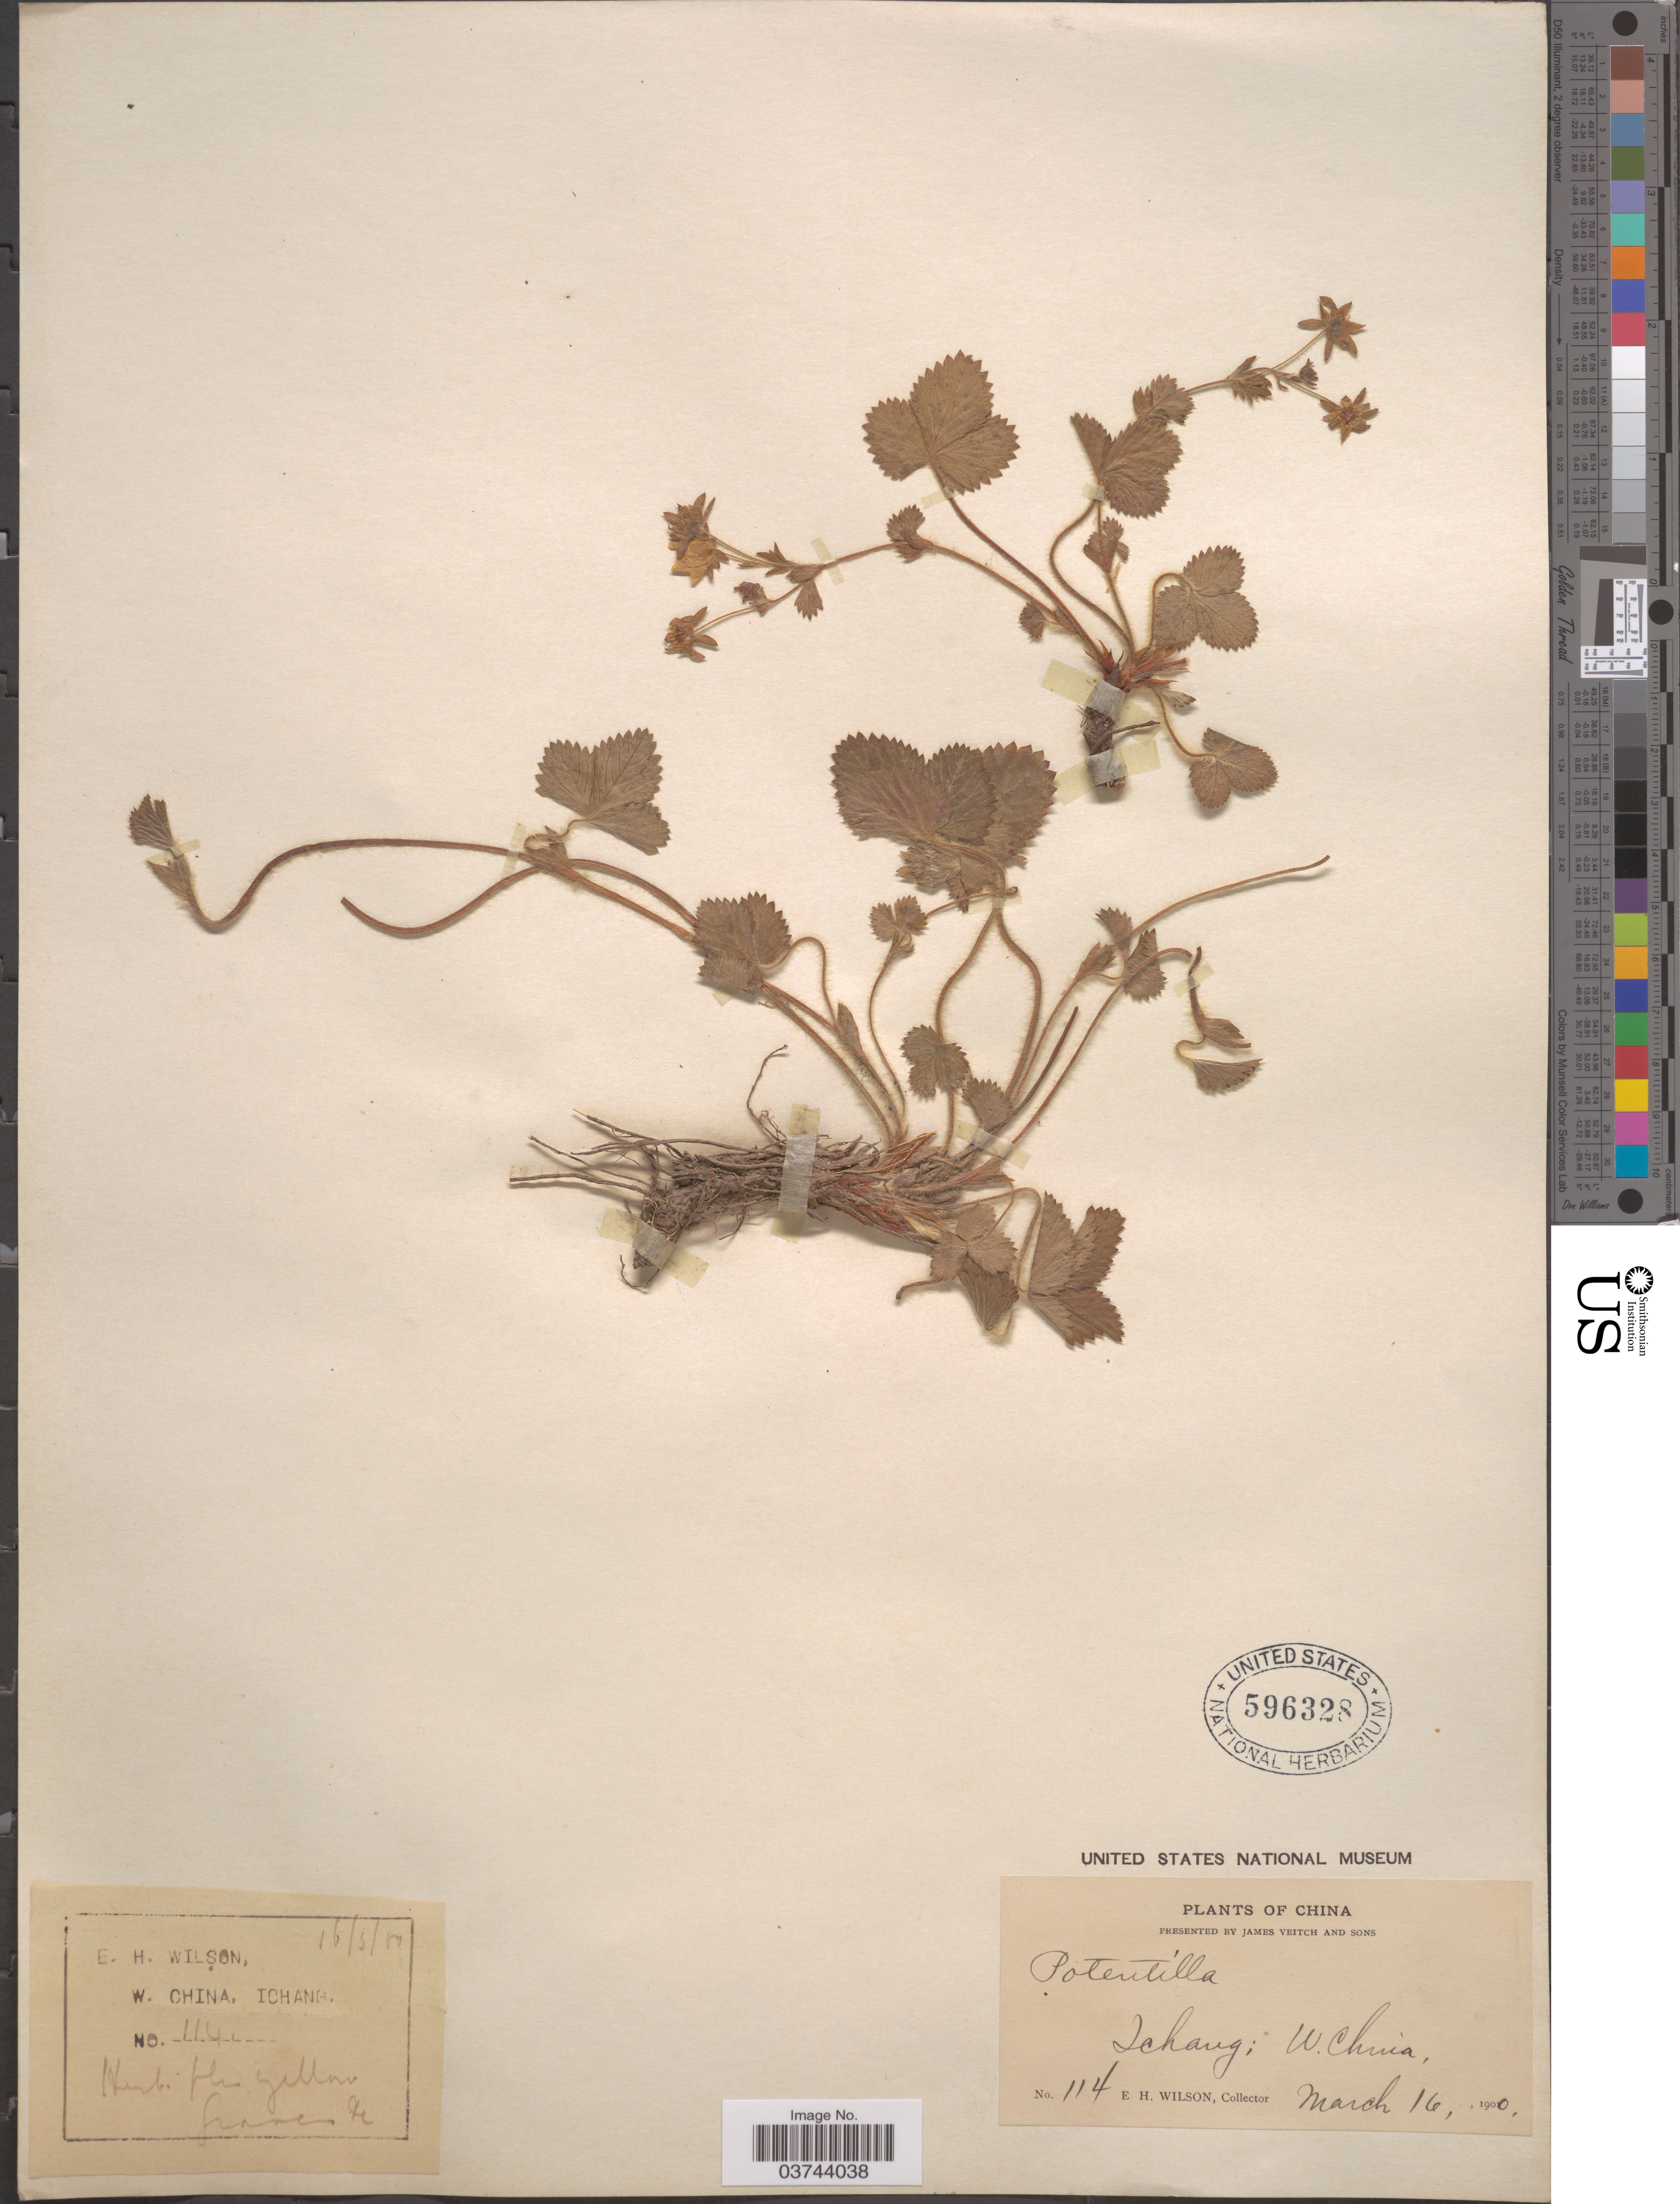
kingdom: Plantae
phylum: Tracheophyta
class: Magnoliopsida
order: Rosales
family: Rosaceae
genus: Potentilla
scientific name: Potentilla sp.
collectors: E. Wilson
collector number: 114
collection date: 1900-03-16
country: China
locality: W. China. Ichang.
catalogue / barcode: US 596328